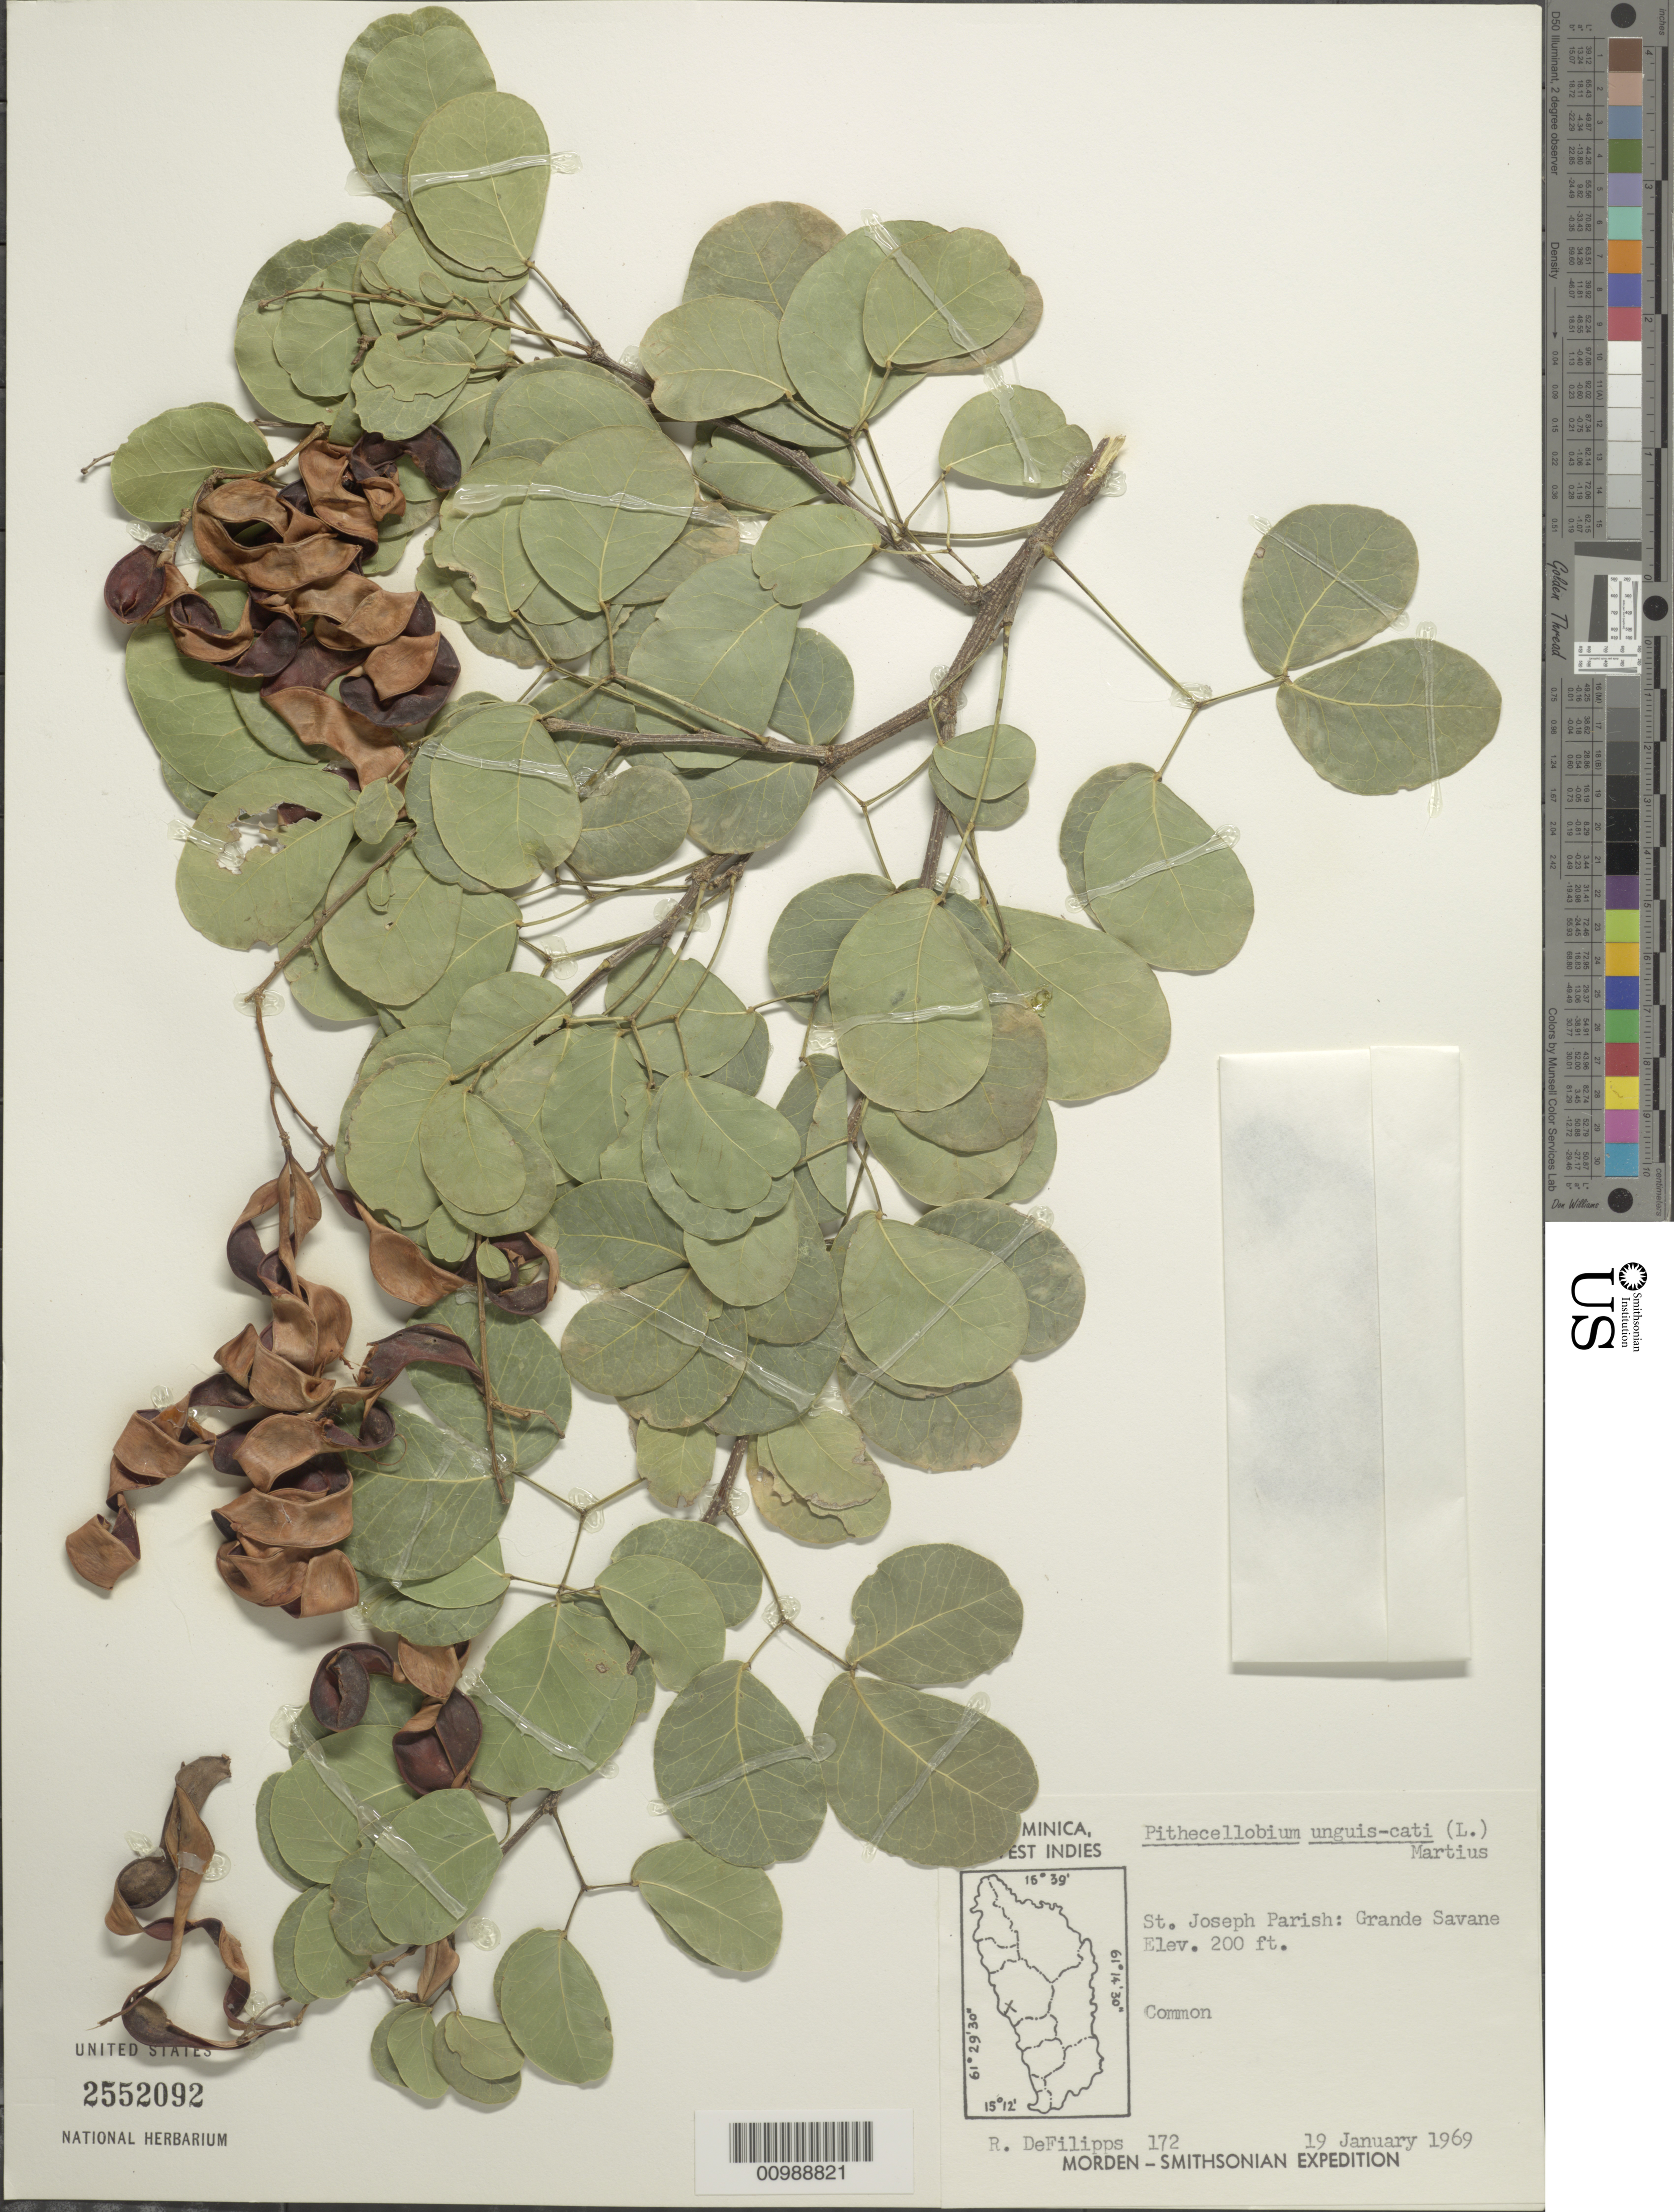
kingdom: Plantae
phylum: Tracheophyta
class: Magnoliopsida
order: Fabales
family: Fabaceae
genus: Pithecellobium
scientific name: Pithecellobium unguis-cati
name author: (L.) Benth.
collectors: R. A. DeFilipps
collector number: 172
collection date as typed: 19 Jan 1969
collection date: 1969-01-19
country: Dominica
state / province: St. Joseph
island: Dominica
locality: Grande Savane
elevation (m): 61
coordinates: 0 N, 0 E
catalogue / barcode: US 2552092